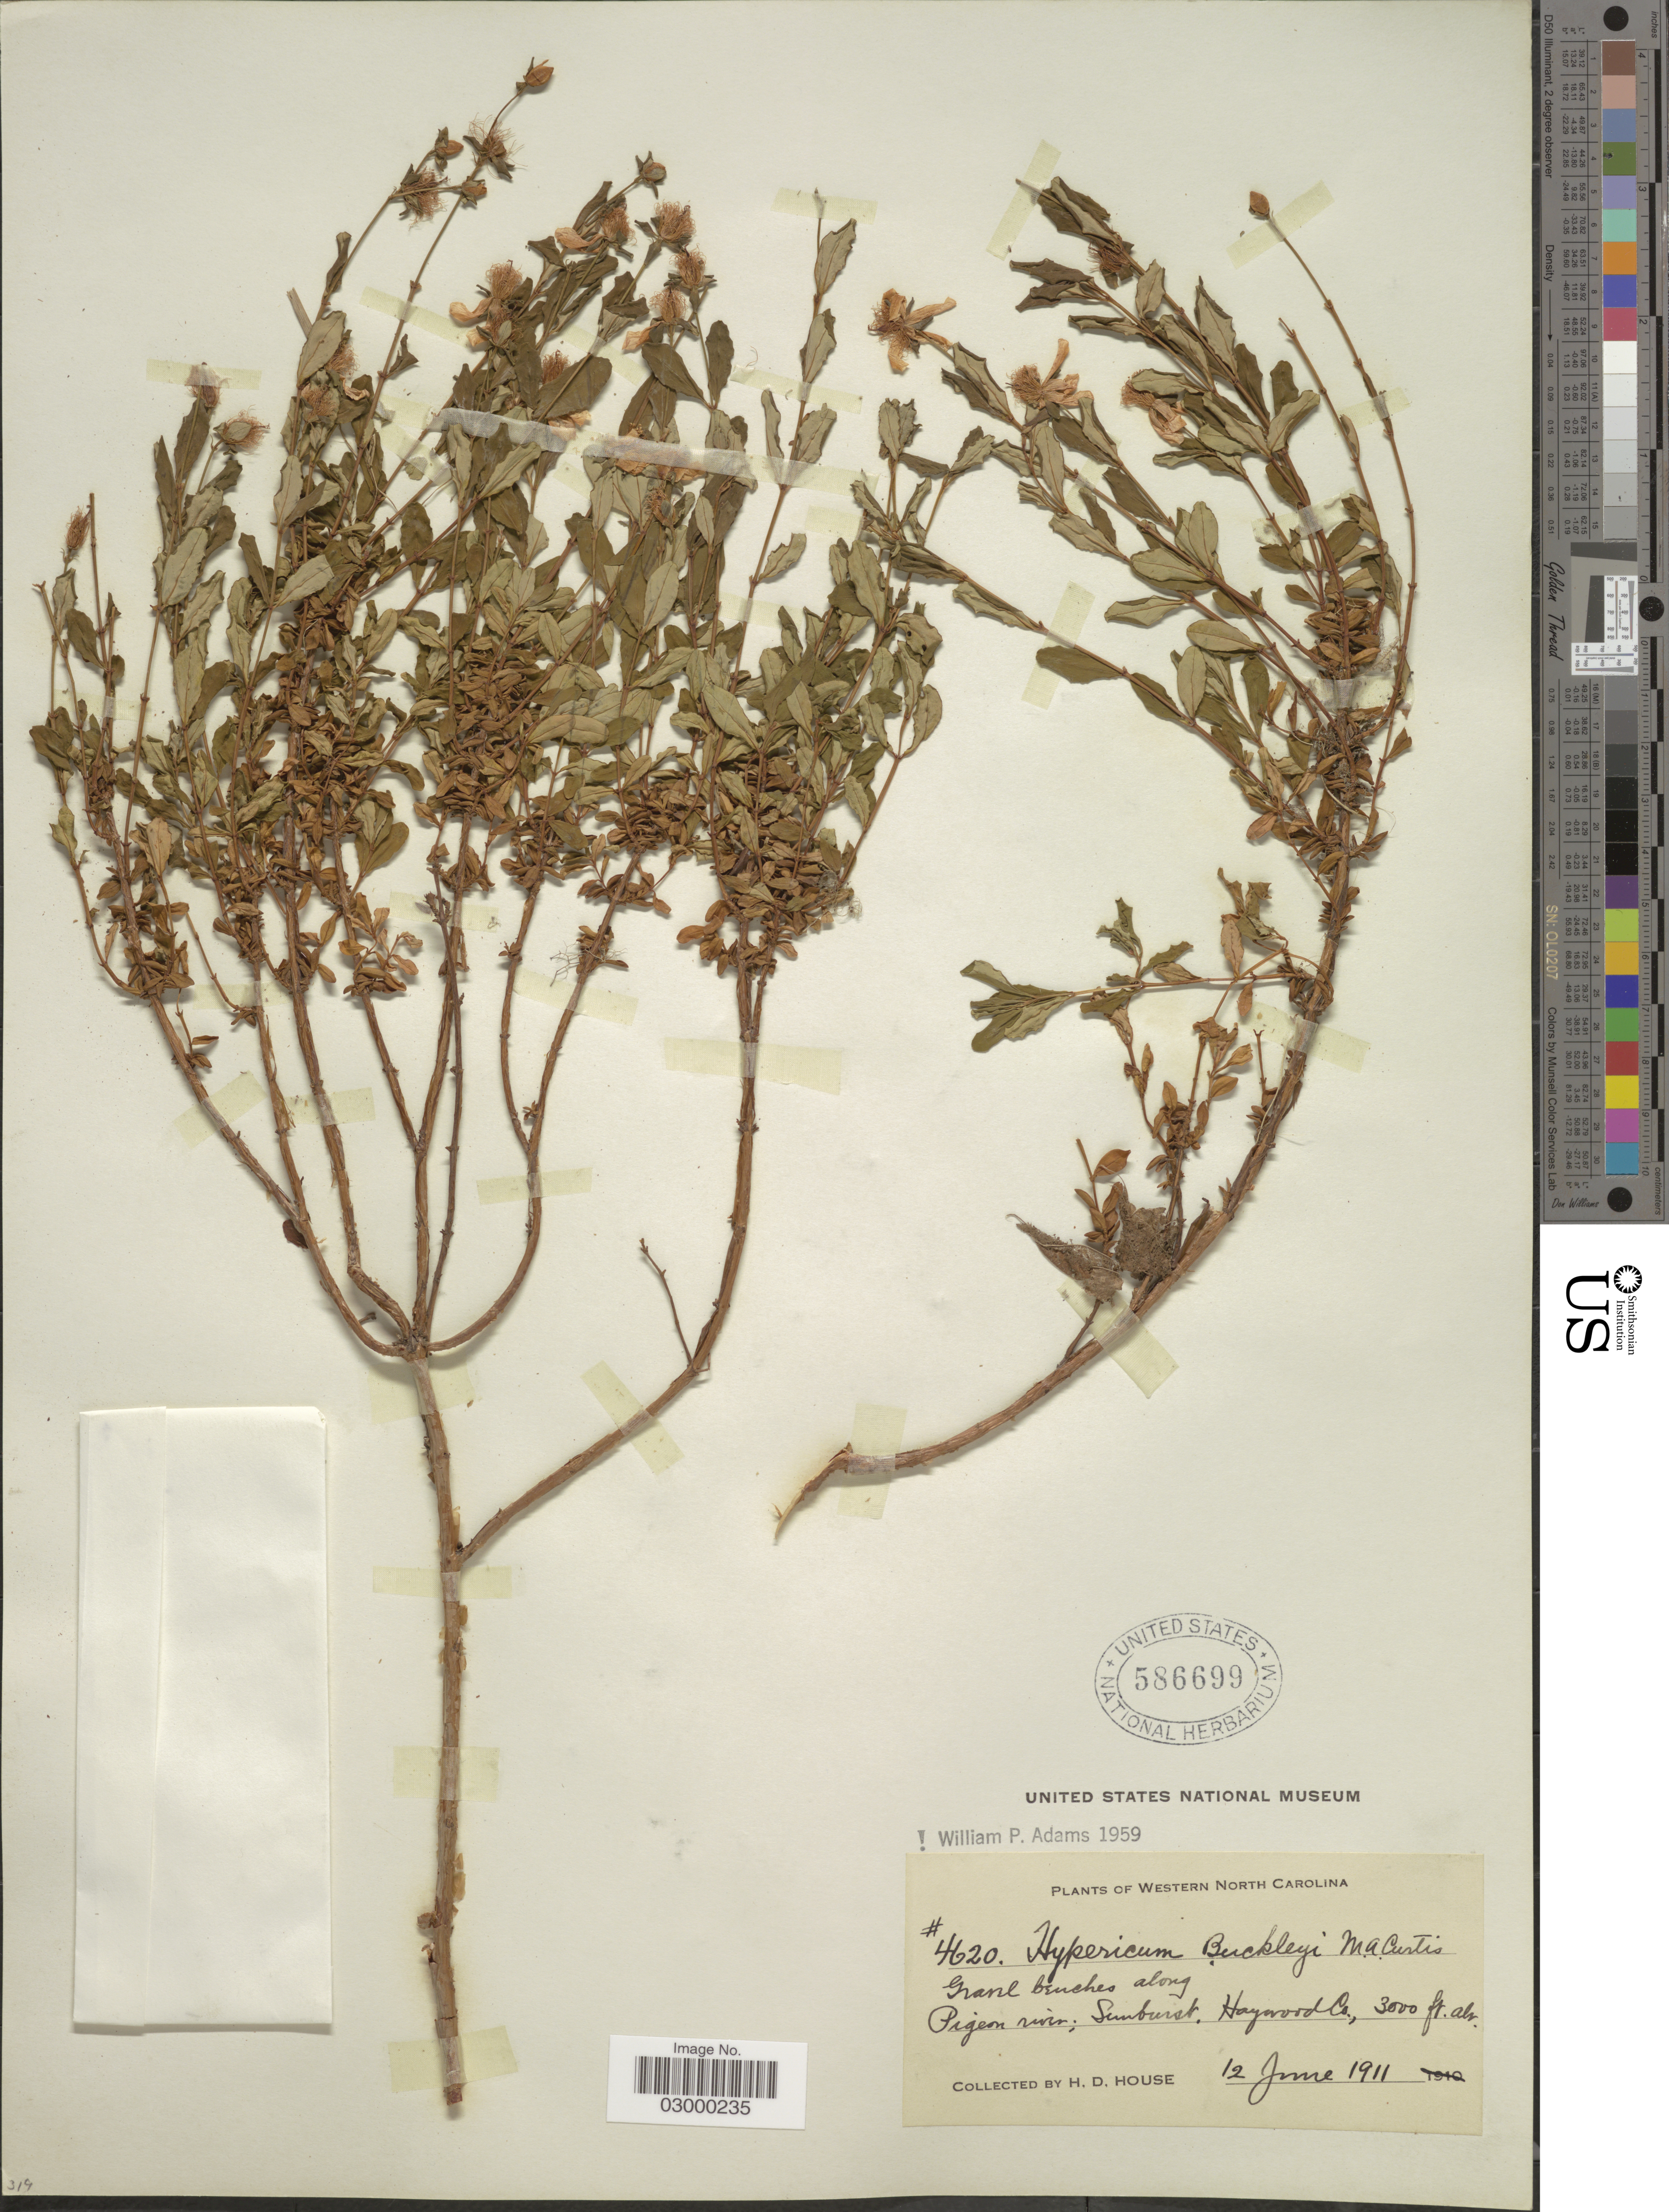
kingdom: Plantae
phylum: Tracheophyta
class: Magnoliopsida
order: Malpighiales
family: Hypericaceae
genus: Hypericum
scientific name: Hypericum buckleyi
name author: M.A. Curtis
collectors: H. D. House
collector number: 4620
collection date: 1911-06-12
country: United States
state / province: North Carolina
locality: Western North Carolina, Gravel beaches along Pigeon river, Sunburst, Haywood Co.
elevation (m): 914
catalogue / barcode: US 586699